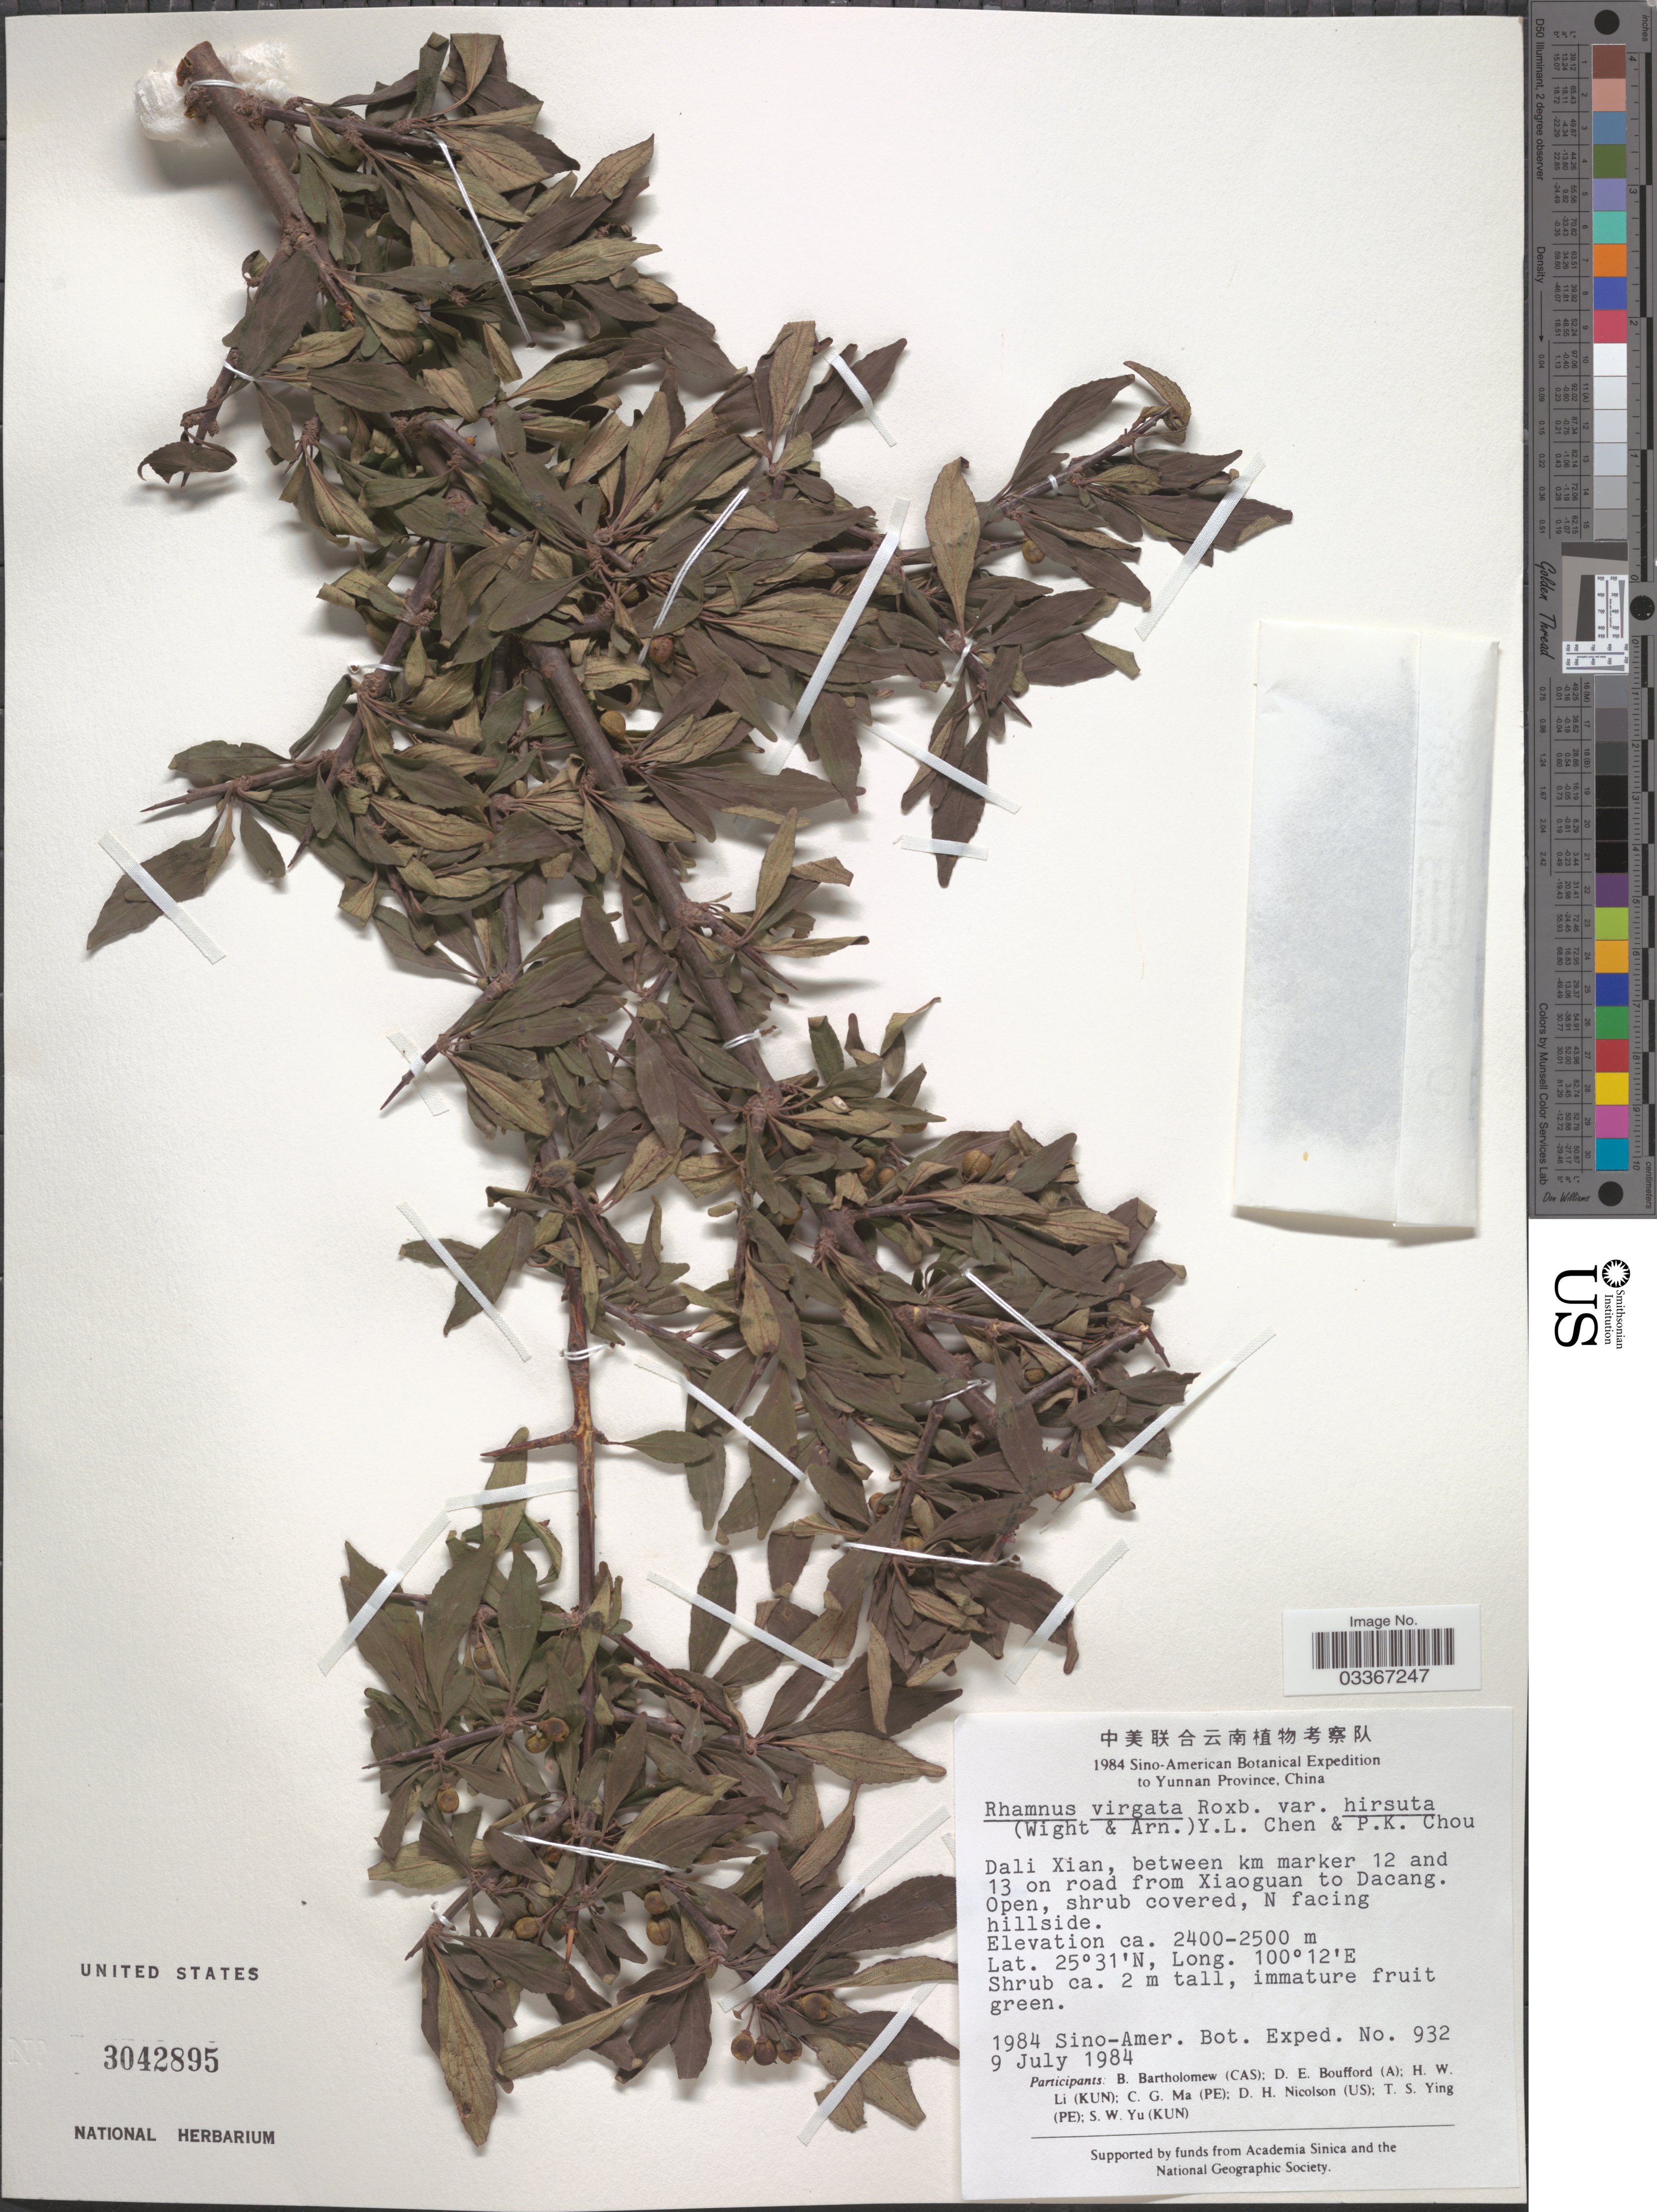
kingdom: Plantae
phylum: Tracheophyta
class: Magnoliopsida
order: Rosales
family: Rhamnaceae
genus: Rhamnus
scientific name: Rhamnus virgata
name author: Roxb.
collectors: Sino-Amer. Bot. Exped. 1984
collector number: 932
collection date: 1984-07-09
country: China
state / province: Yunnan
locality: Dali Xian, between km marker 12 and 13 on road from Xiaoguan to Dacang. N facing hillside.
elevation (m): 2400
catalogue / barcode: US 3042895